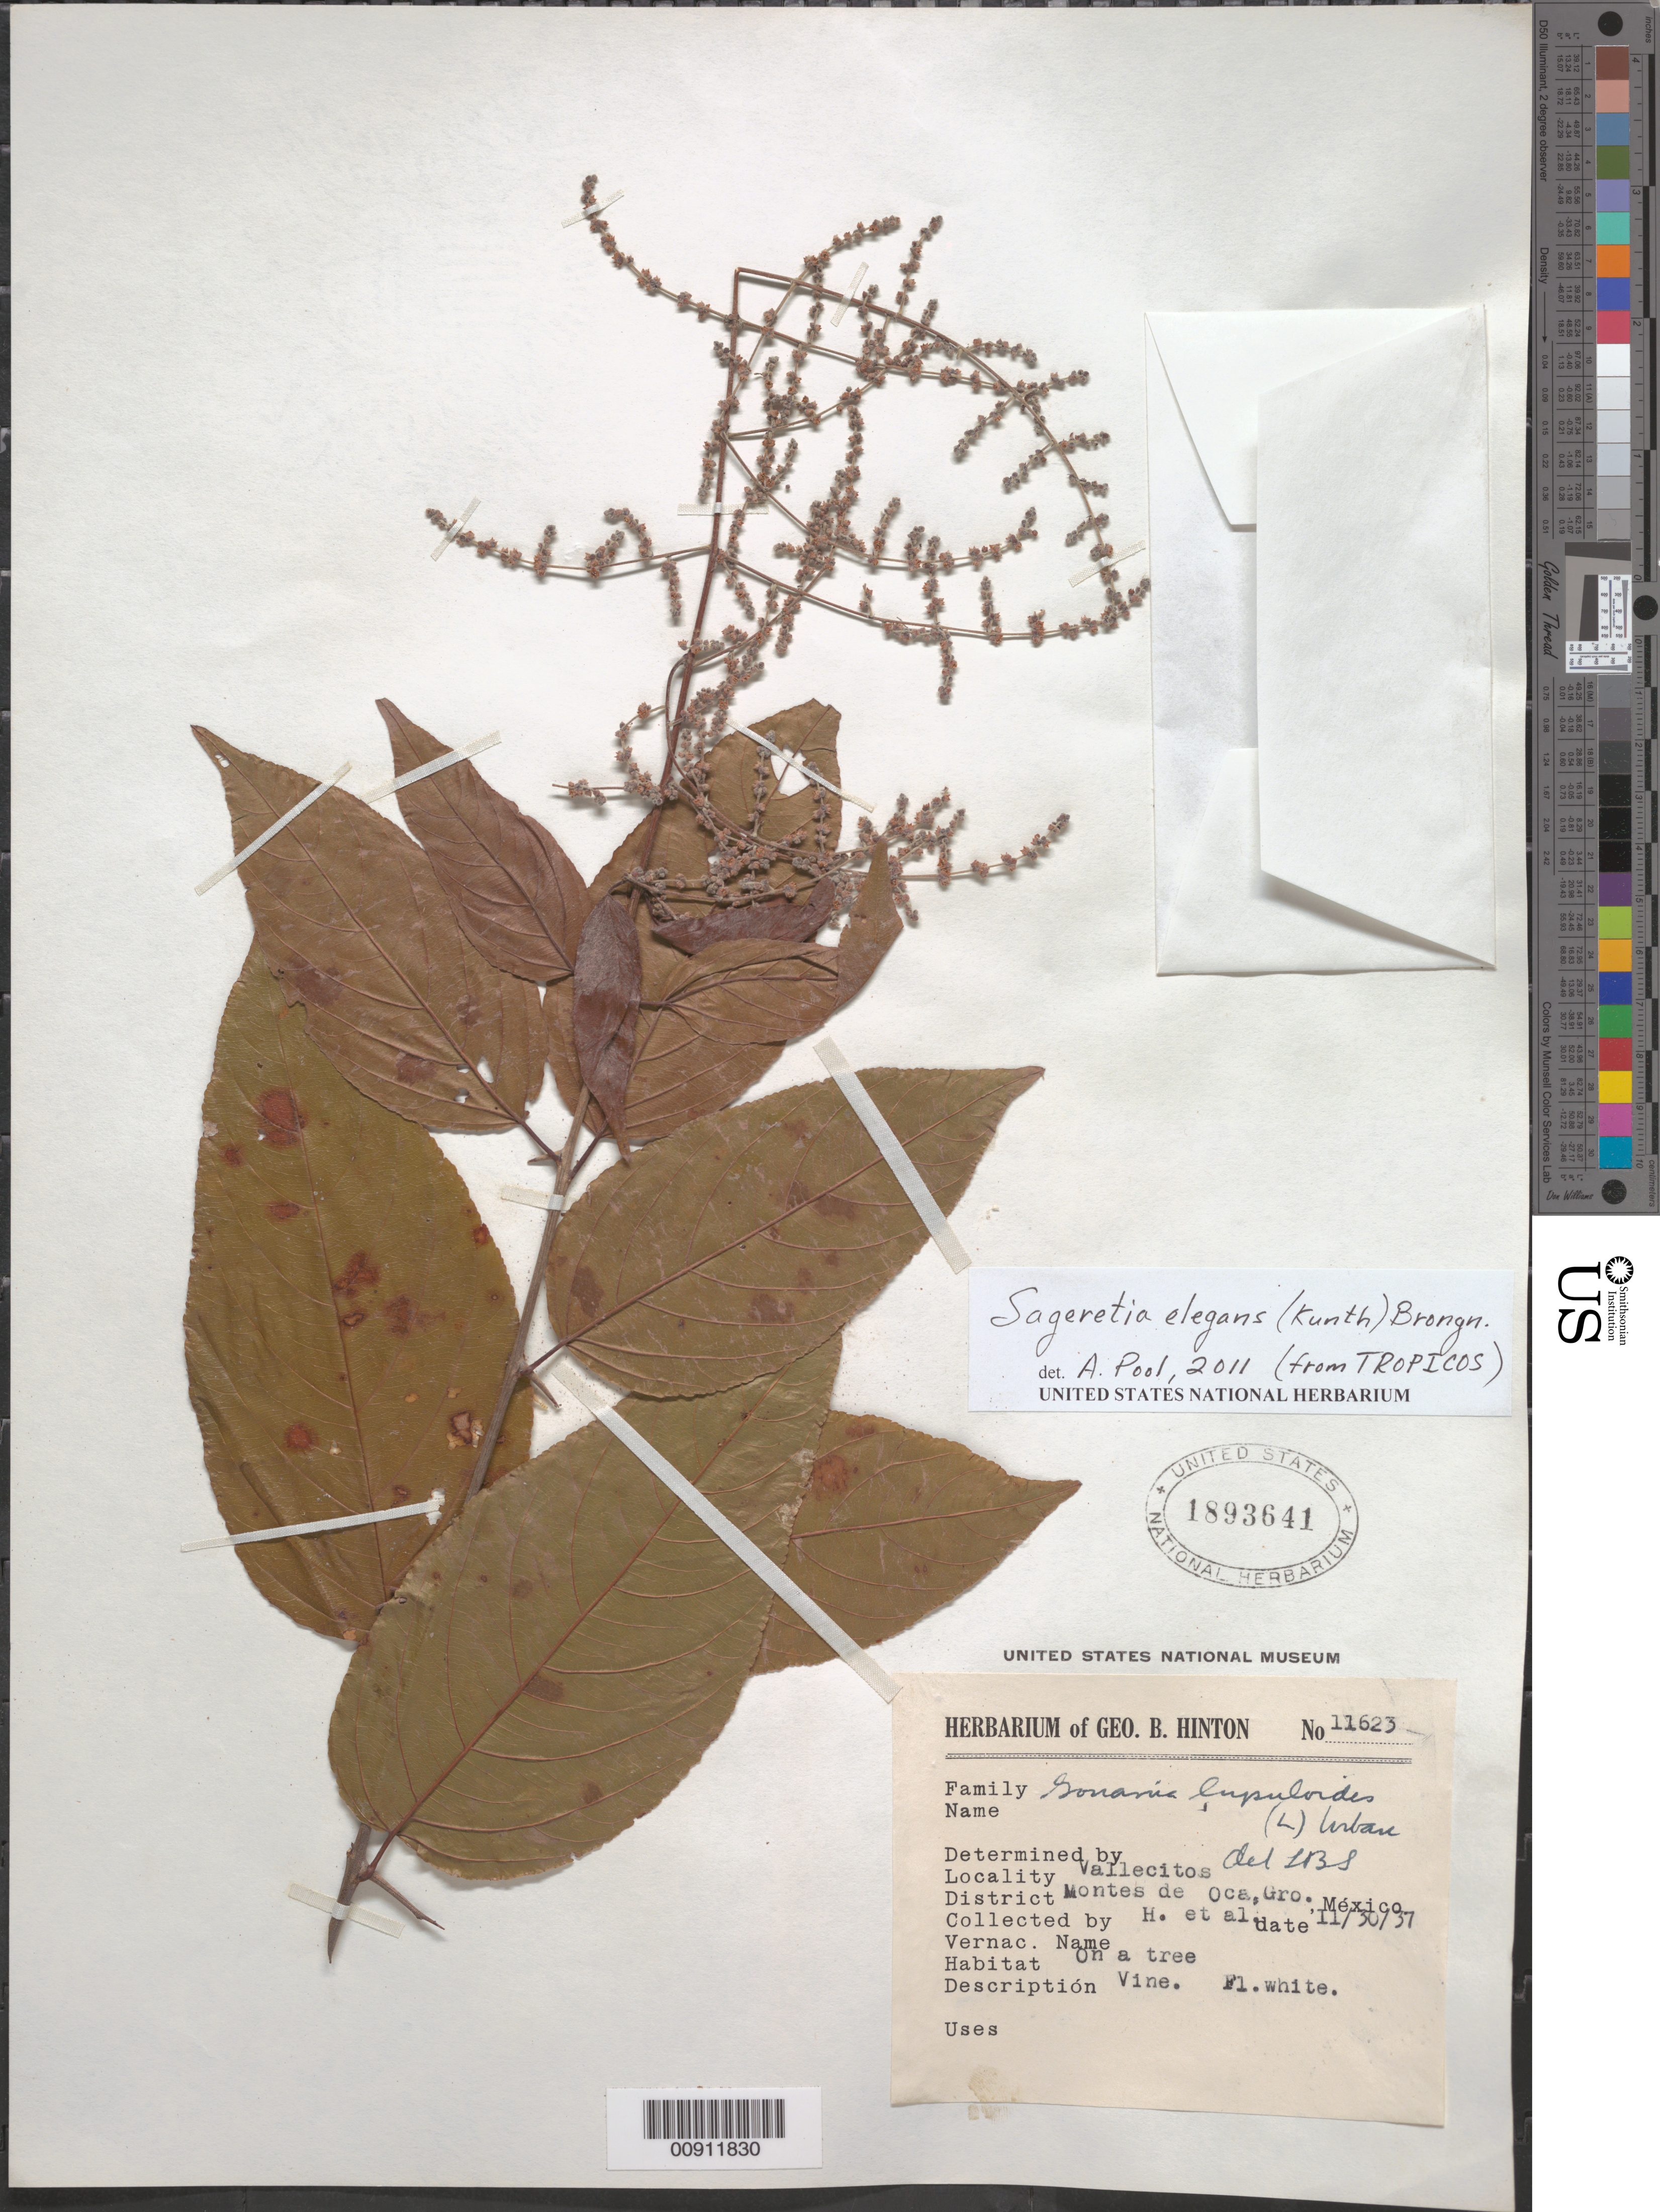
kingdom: Plantae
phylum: Tracheophyta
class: Magnoliopsida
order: Rosales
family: Rhamnaceae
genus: Sageretia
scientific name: Sageretia elegans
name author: (Kunth) Brongn.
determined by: Pool, A., (MO), Missouri Botanical Garden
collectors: G. B. Hinton & et al.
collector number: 11623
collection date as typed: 30 Nov 1937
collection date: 1937-11-30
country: Mexico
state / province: Guerrero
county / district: Montes de Oca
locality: Vallecitos, District Montes de Oca, Guerrero.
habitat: On a tree.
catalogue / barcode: US 1893641